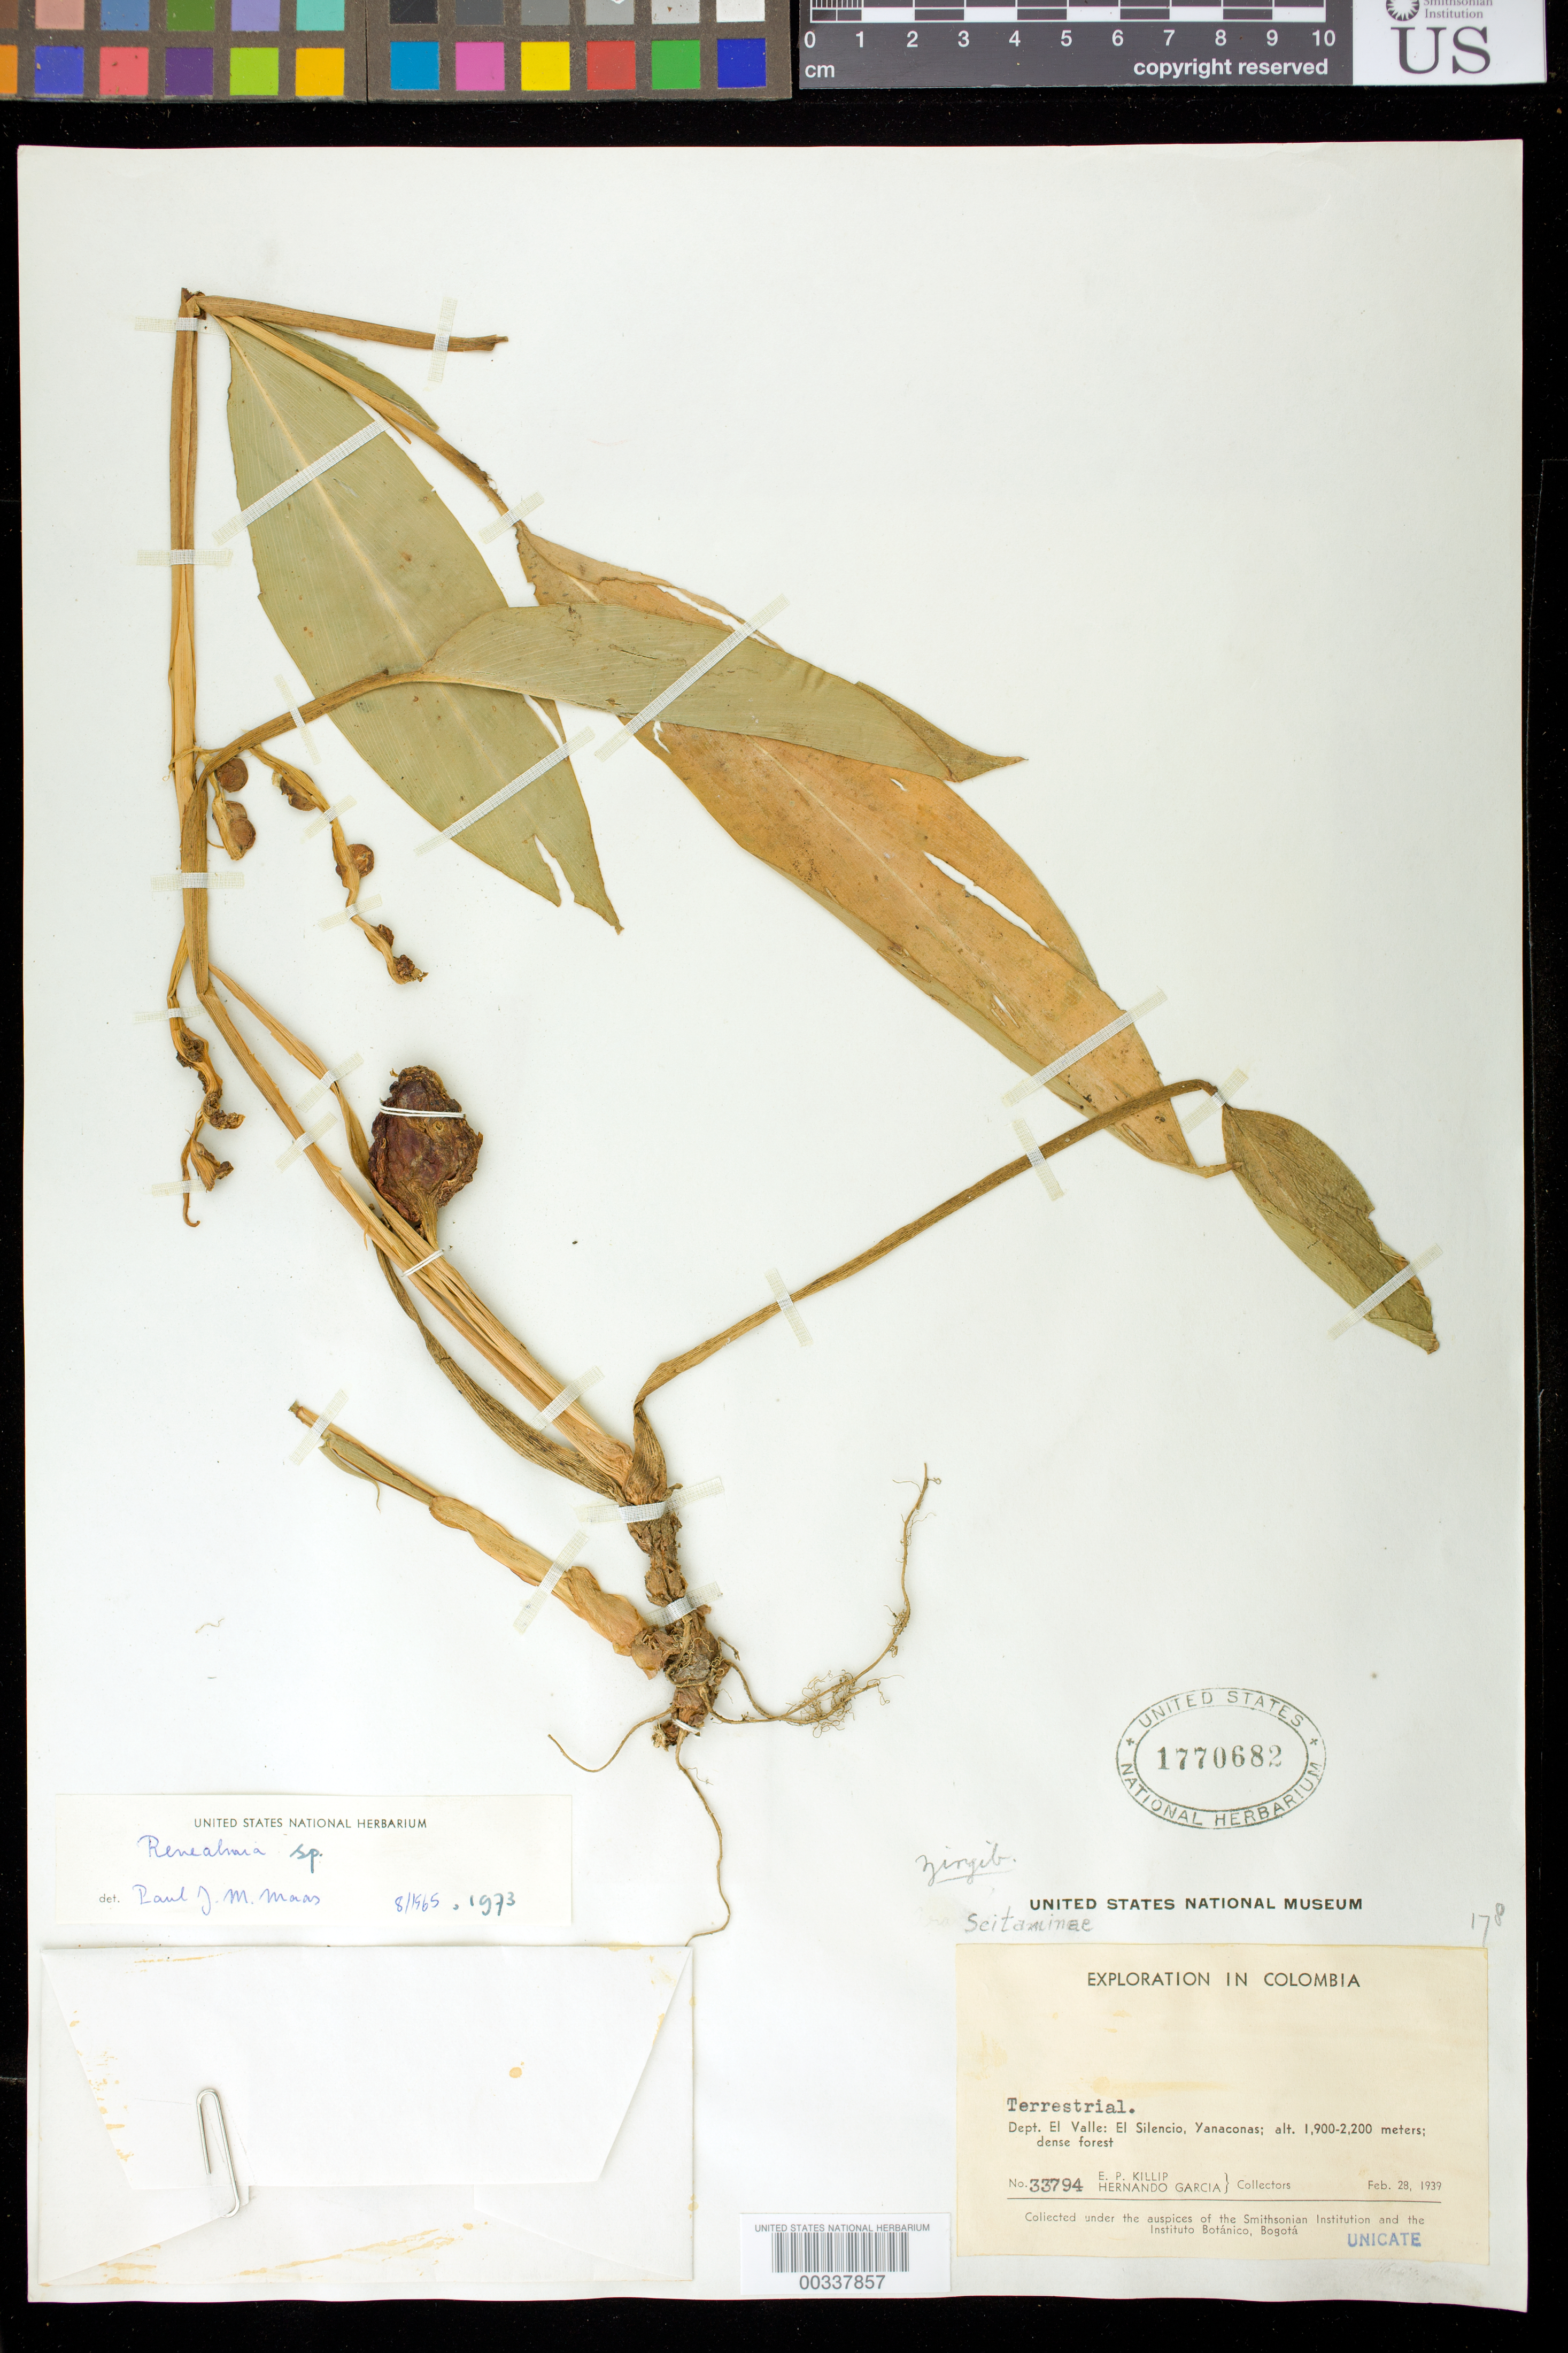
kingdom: Plantae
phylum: Tracheophyta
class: Liliopsida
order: Zingiberales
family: Zingiberaceae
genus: Renealmia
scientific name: Renealmia sp.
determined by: Maas, Paul J. M.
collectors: E. P. Killip & H. Garcia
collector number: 33794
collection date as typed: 28 Feb 1939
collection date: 1939-02-28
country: Colombia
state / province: Valle del Cauca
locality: El Silencio, Yanaconas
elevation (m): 1900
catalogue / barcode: US 1770682